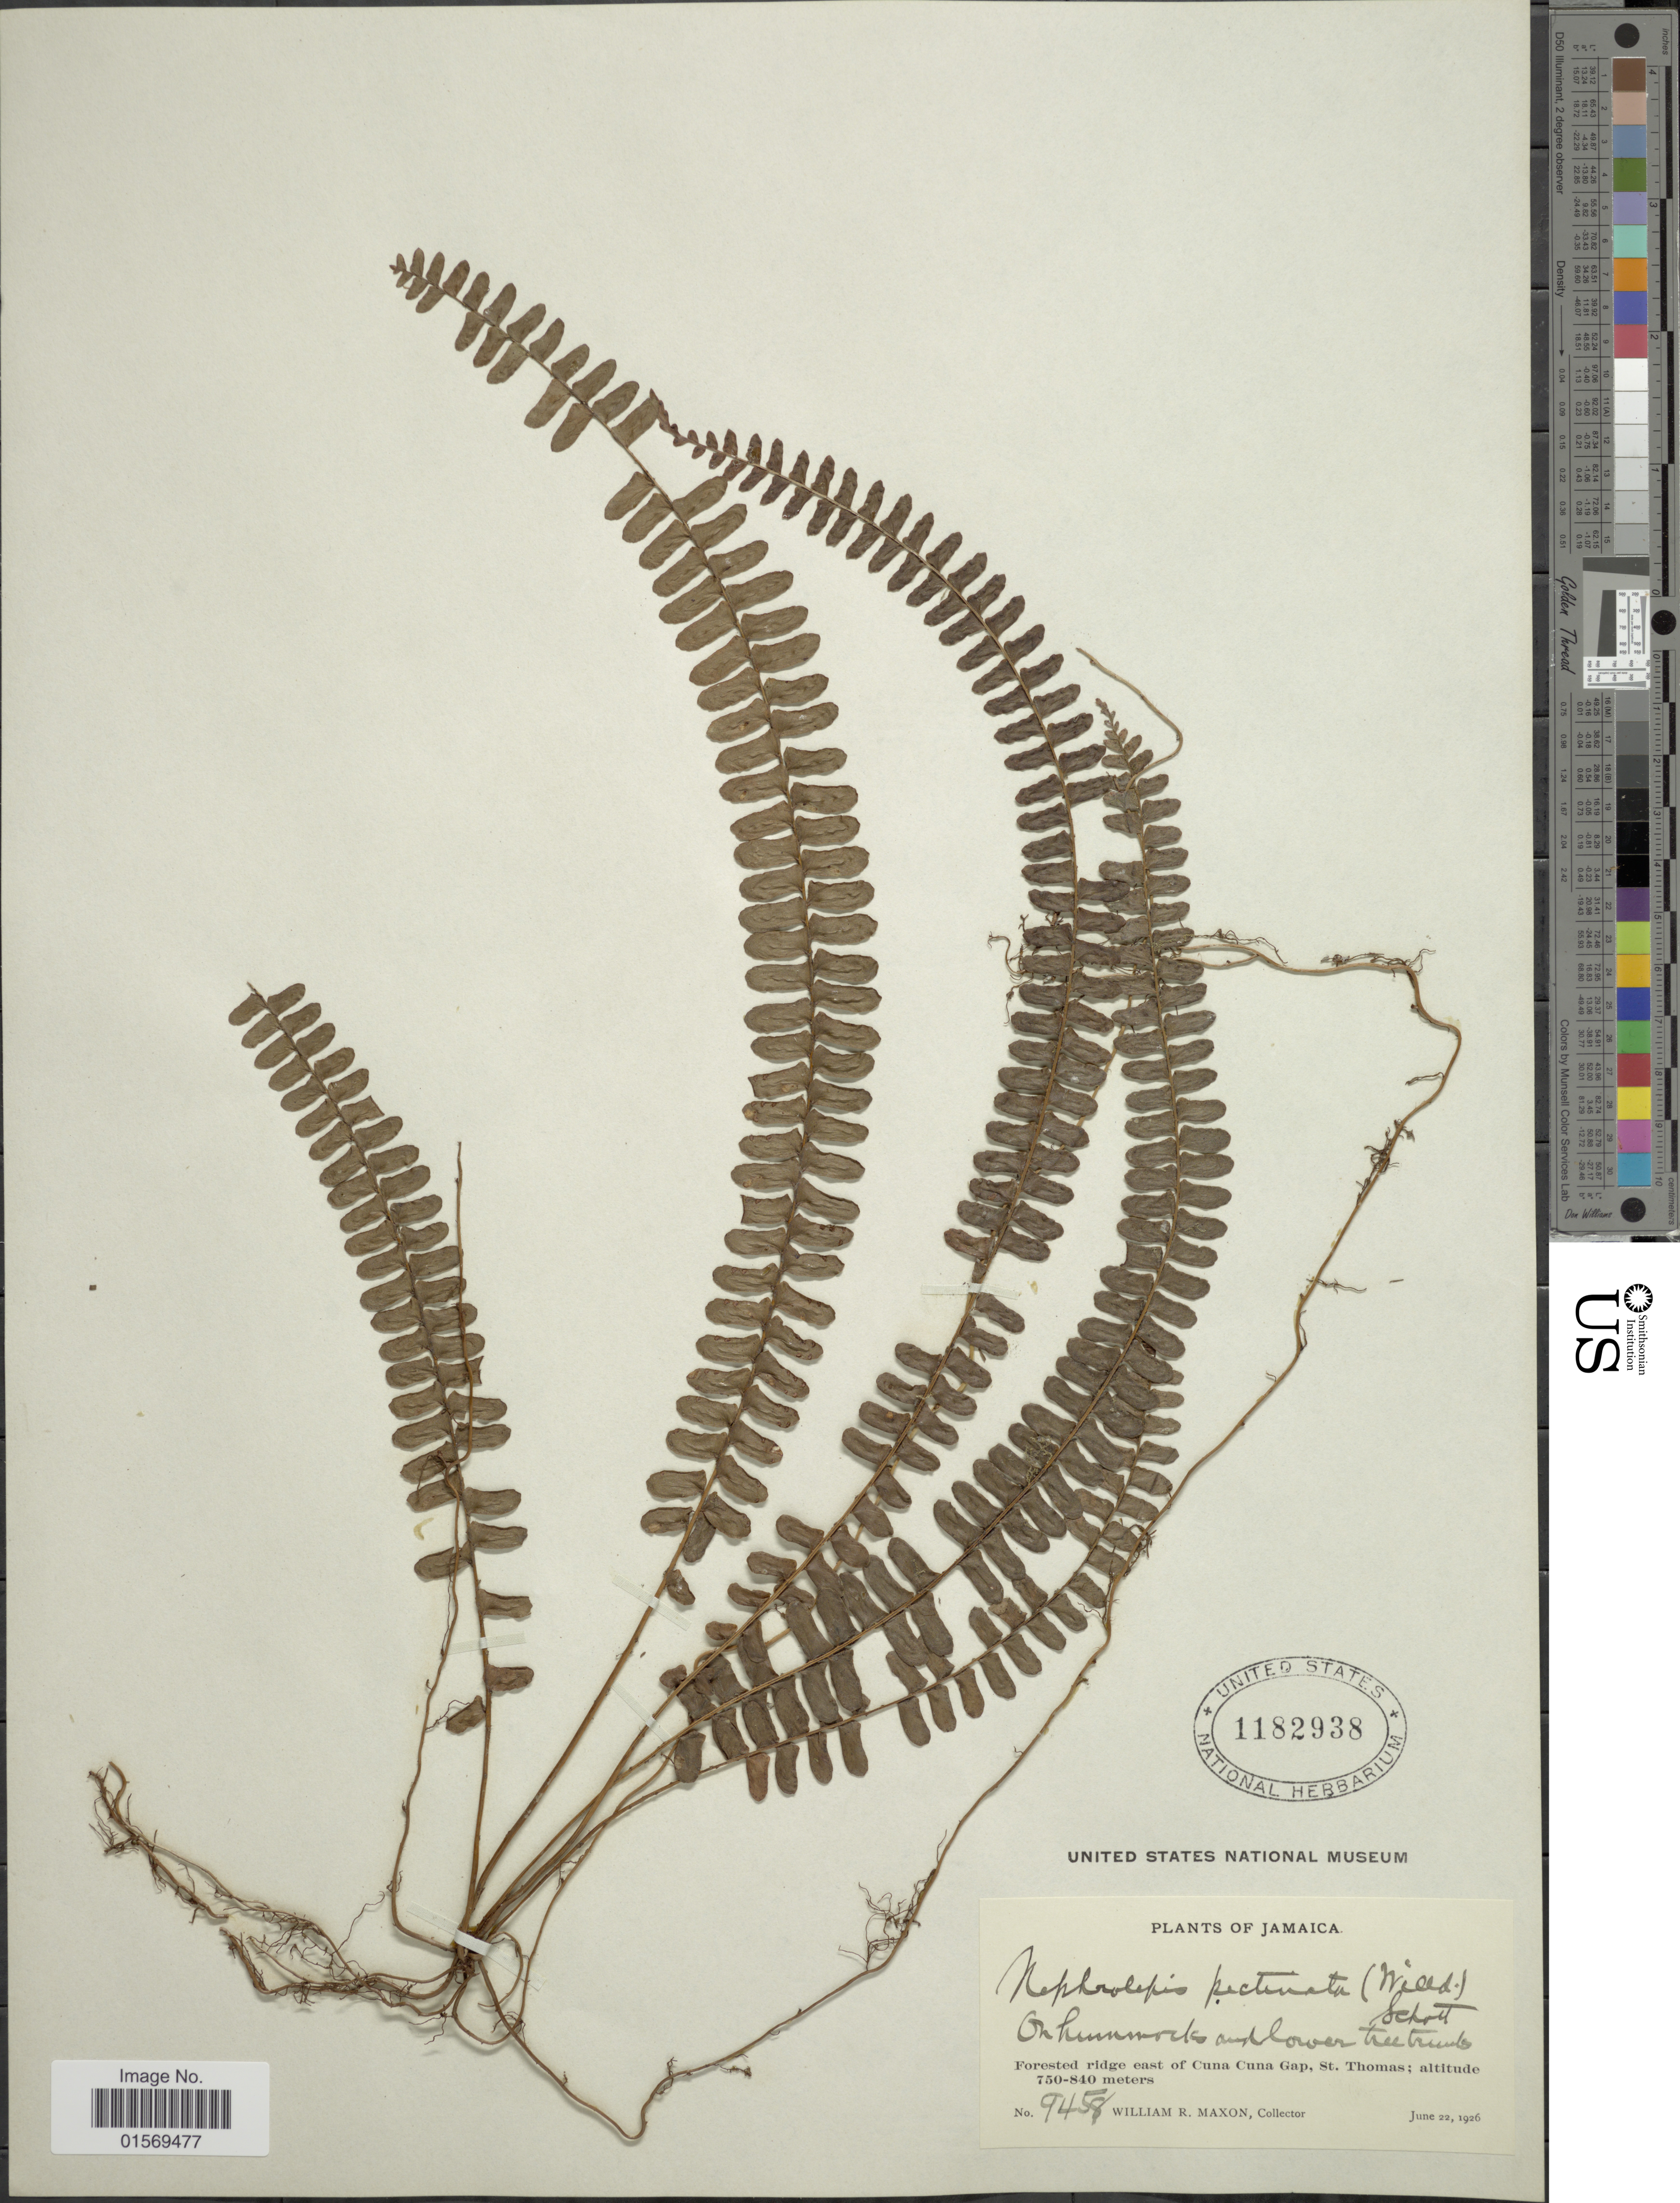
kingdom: Plantae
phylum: Tracheophyta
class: Polypodiopsida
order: Polypodiales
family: Nephrolepidaceae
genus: Nephrolepis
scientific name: Nephrolepis pectinata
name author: (Willd.) Schott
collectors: W. R. Maxon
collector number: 9458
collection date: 1926-06-22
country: Jamaica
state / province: Saint Thomas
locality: Jamaica, Forested ridge east of Cuna Cuna Gap, St. Thomas.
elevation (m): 750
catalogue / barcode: US 1182938